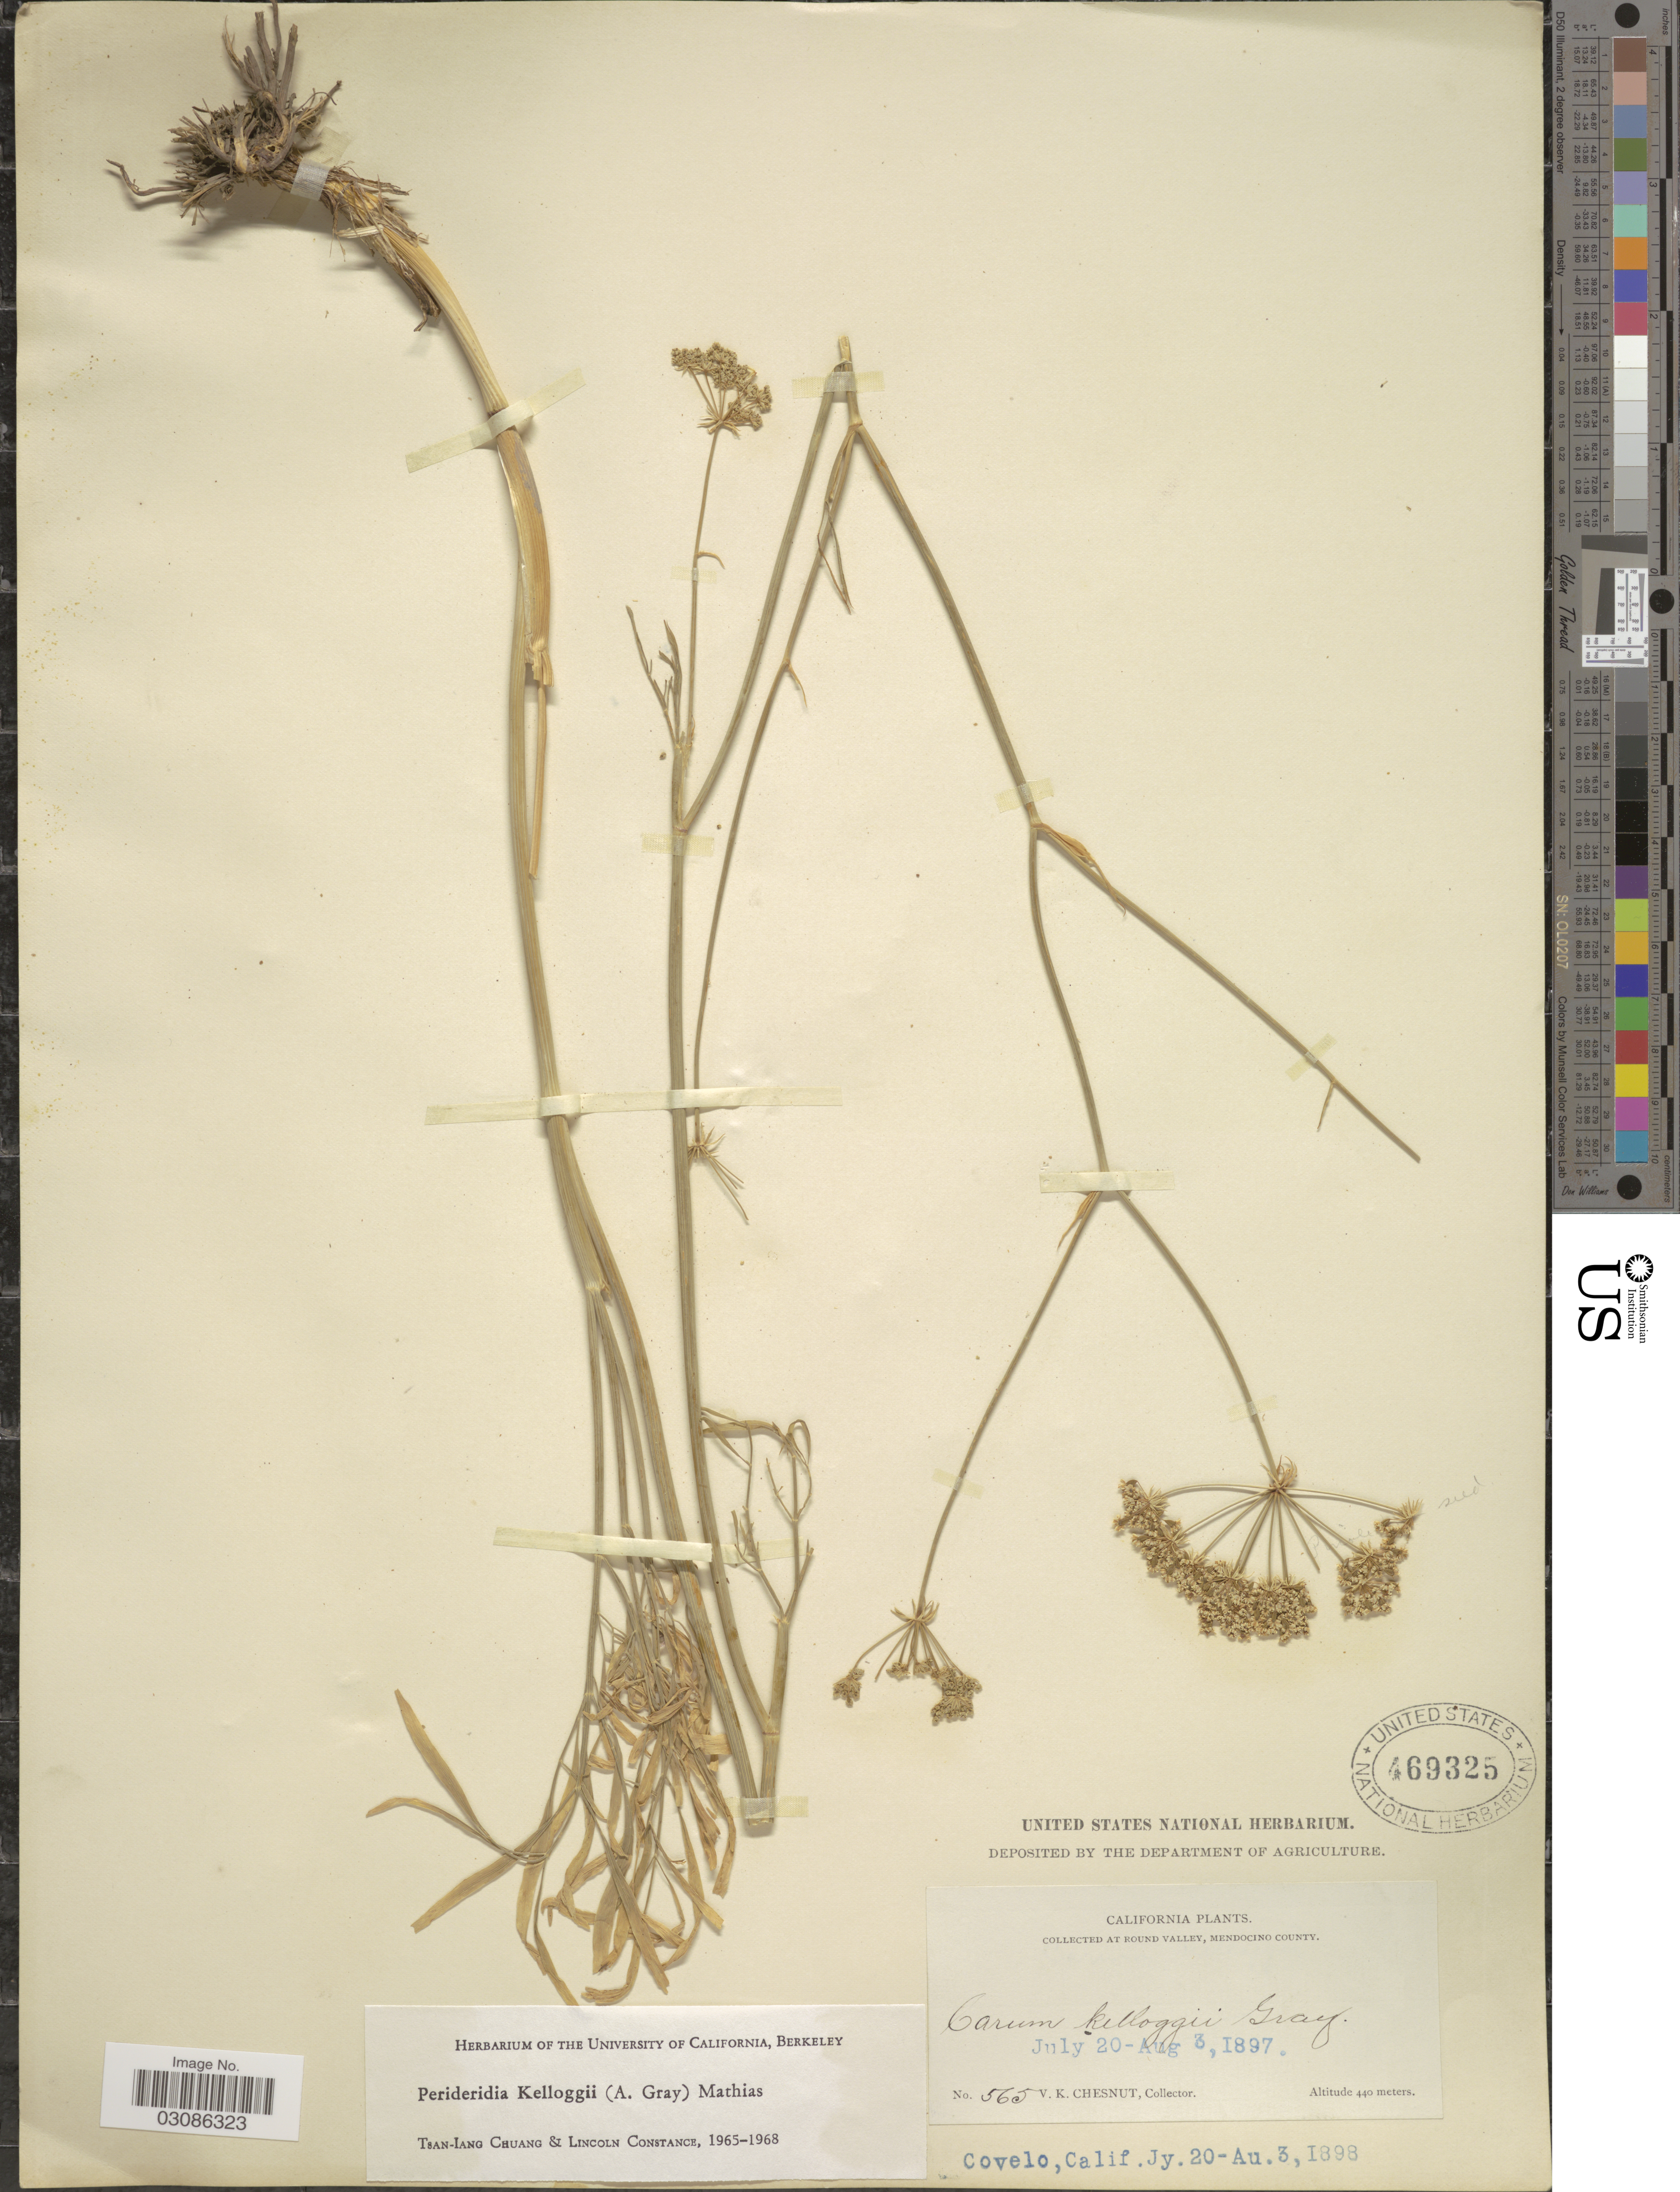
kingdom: Plantae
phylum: Tracheophyta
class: Magnoliopsida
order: Apiales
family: Apiaceae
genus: Perideridia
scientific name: Perideridia kelloggii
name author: (A. Gray) Mathias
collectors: V. Chesnut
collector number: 565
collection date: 1897-07-20/1897-08-03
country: United States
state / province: California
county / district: Mendocino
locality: At Round Valley, Mendocino County.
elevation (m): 440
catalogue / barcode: US 469325